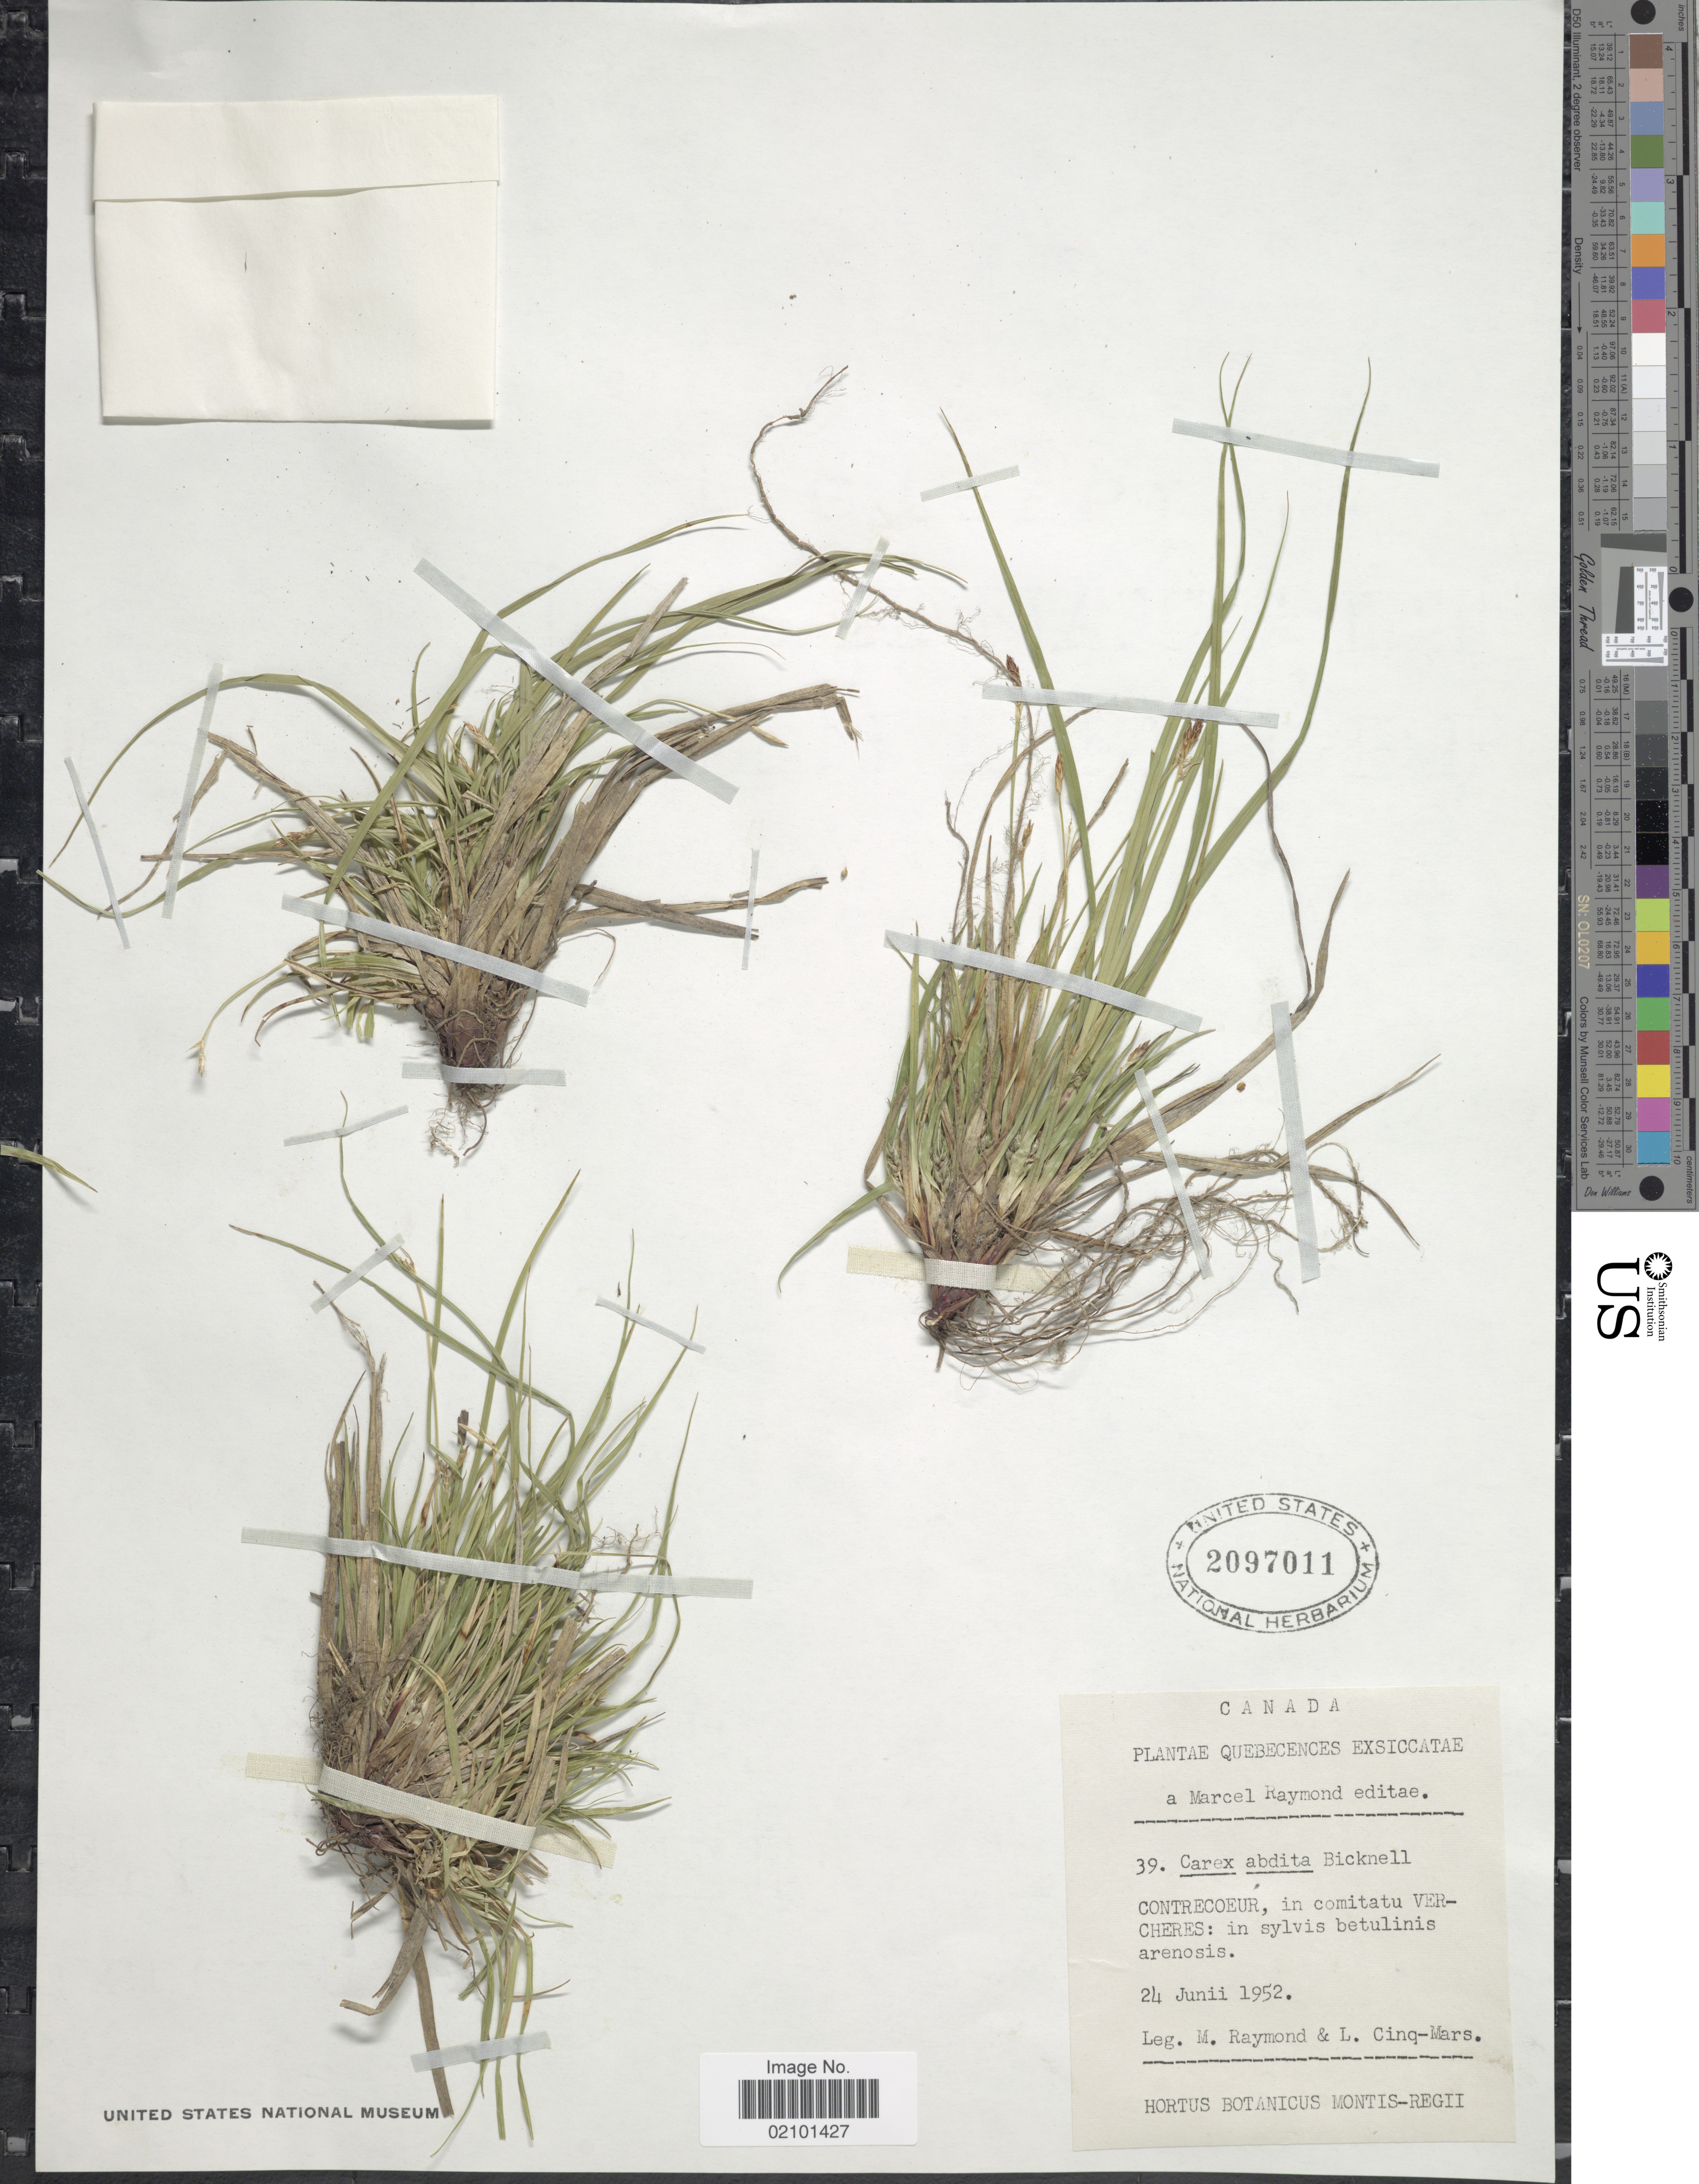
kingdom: Plantae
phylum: Tracheophyta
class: Liliopsida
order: Poales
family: Cyperaceae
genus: Carex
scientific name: Carex tonsa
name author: (Fernald) E.P. Bicknell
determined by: Strong, Mark T., (BOT), Smithsonian Institution - National Museum of Natural History (UNITED STATES)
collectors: M. Raymond & L. Cinq-Mars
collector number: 39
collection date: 1952-06-24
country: Canada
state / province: Quebec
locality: Contrecouer, in comitatu Vercheres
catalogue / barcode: US 2097011